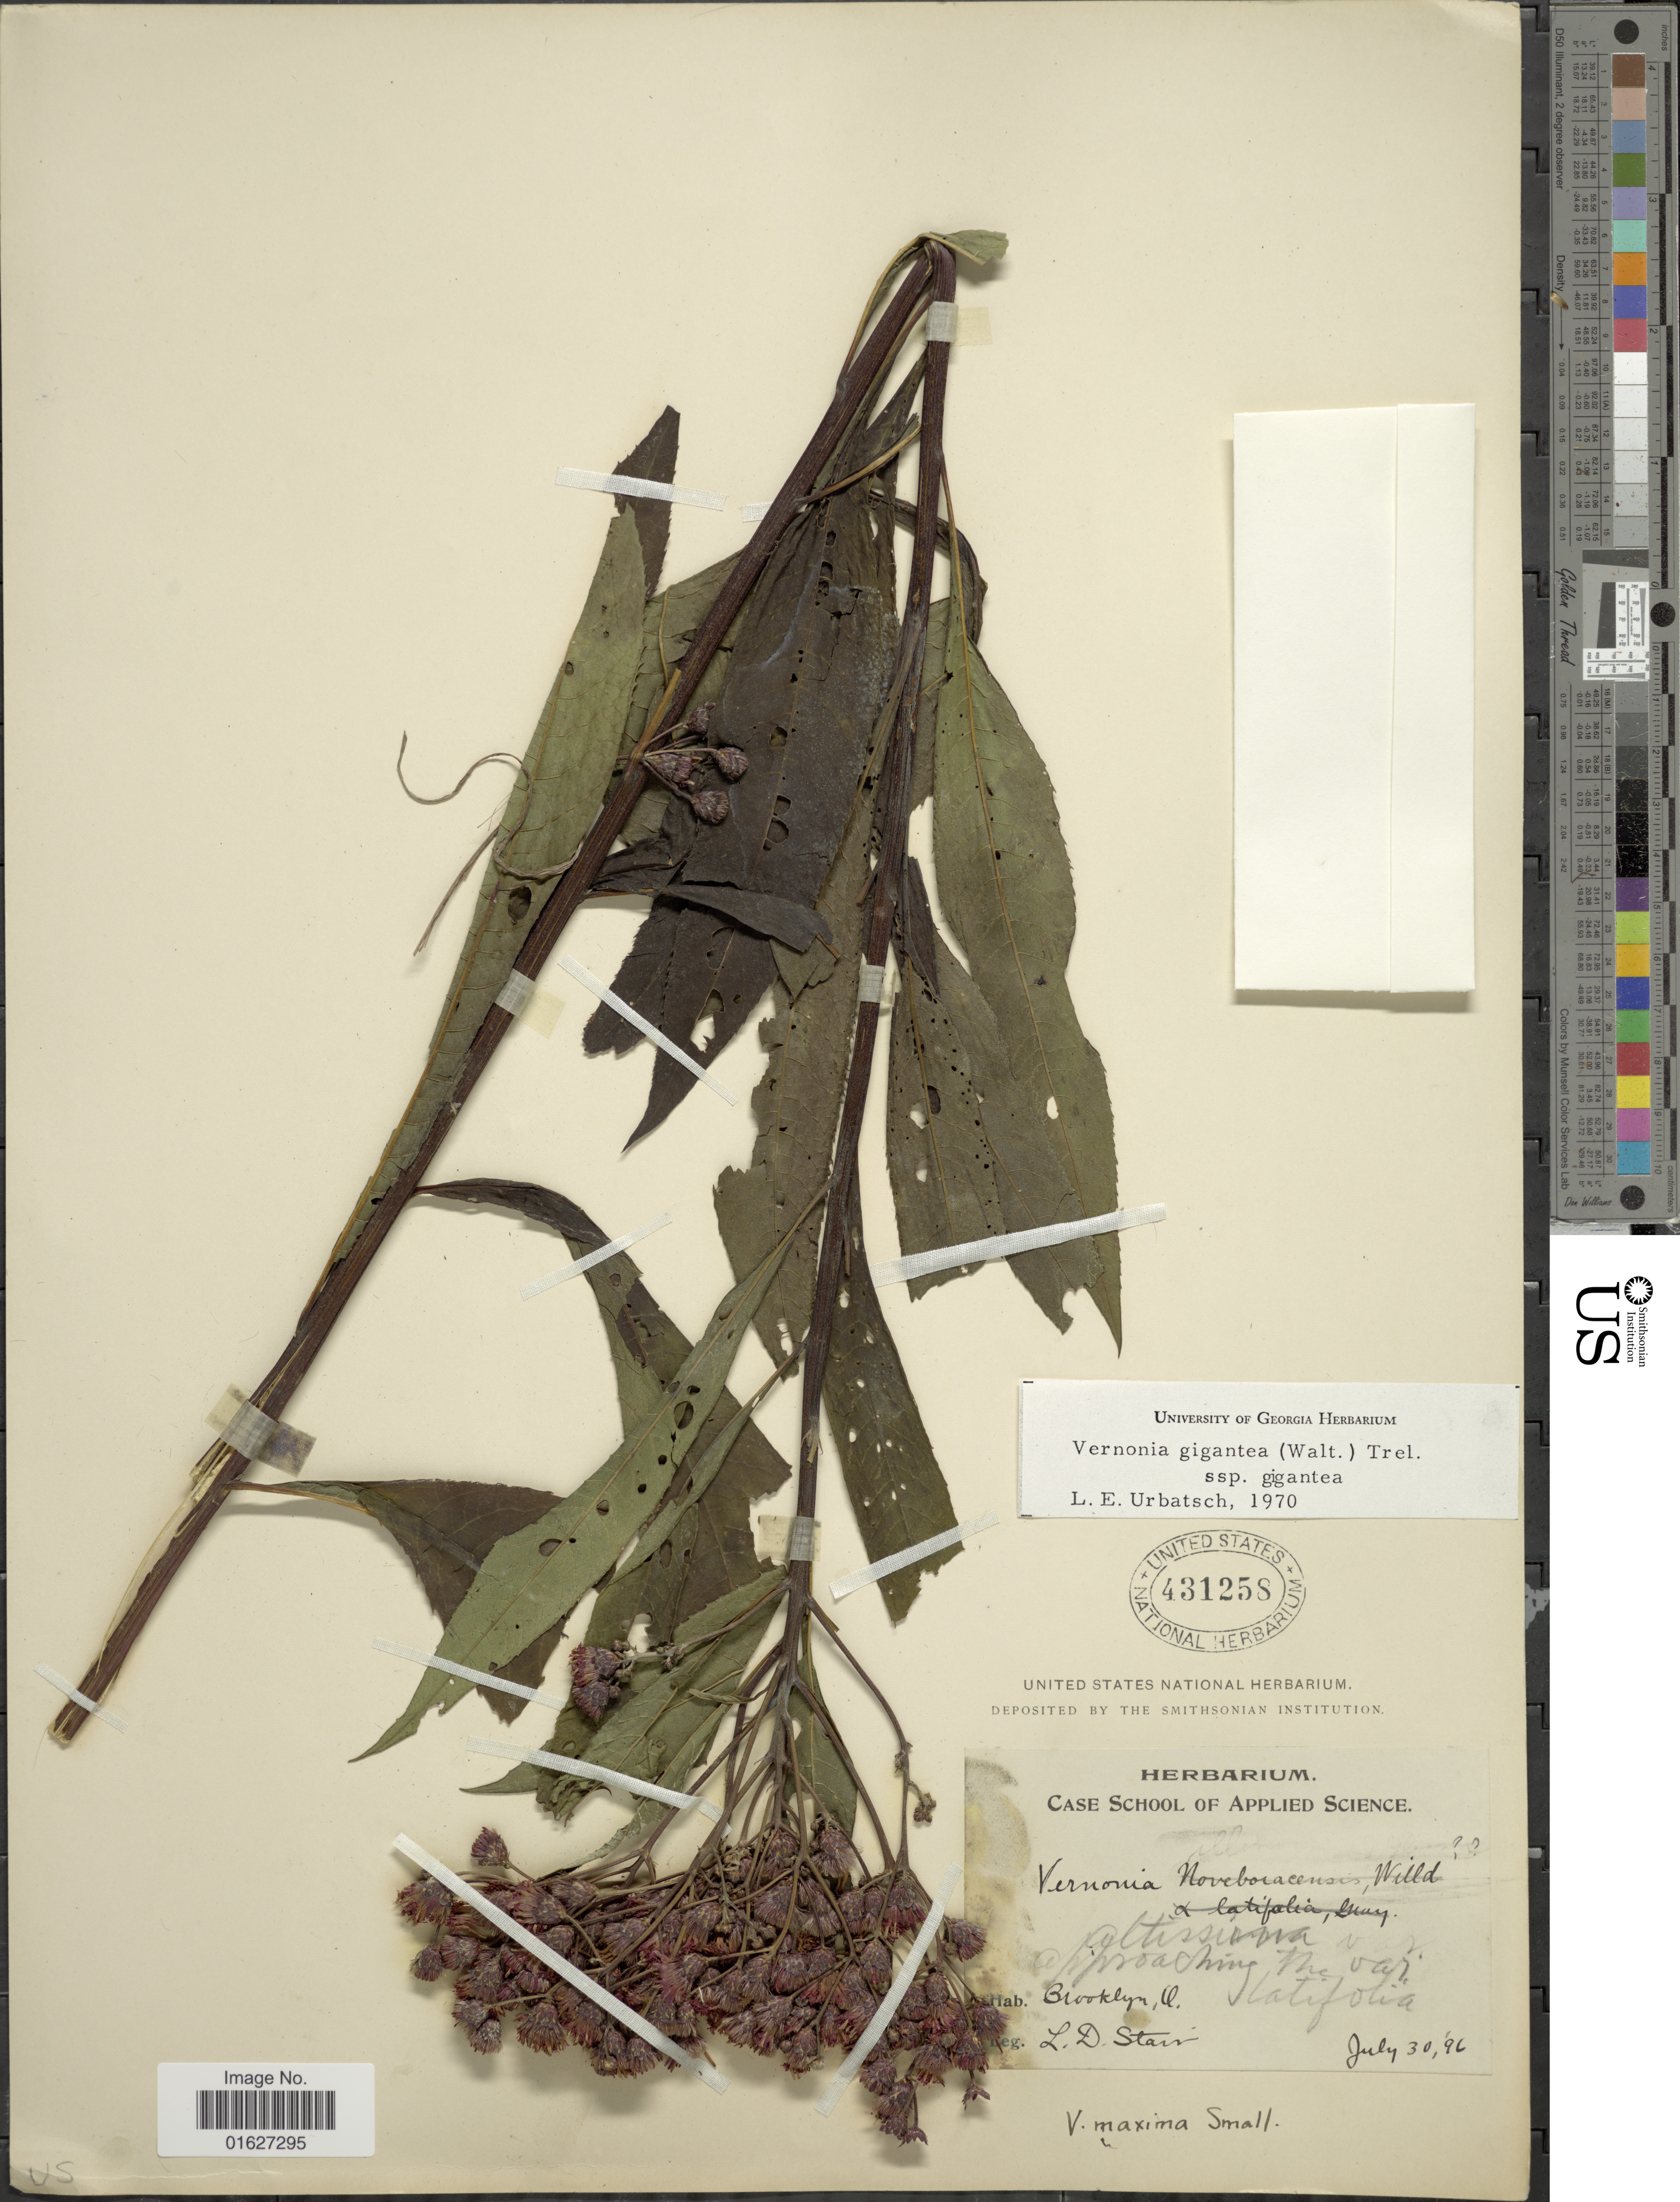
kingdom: Plantae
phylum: Tracheophyta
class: Magnoliopsida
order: Asterales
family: Asteraceae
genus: Vernonia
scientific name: Vernonia gigantea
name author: (Walter) Trel.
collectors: L. Stain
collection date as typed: Transcribed d/m/y: 30/7/96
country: United States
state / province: Illinois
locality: Brooklyn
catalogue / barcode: US 431258